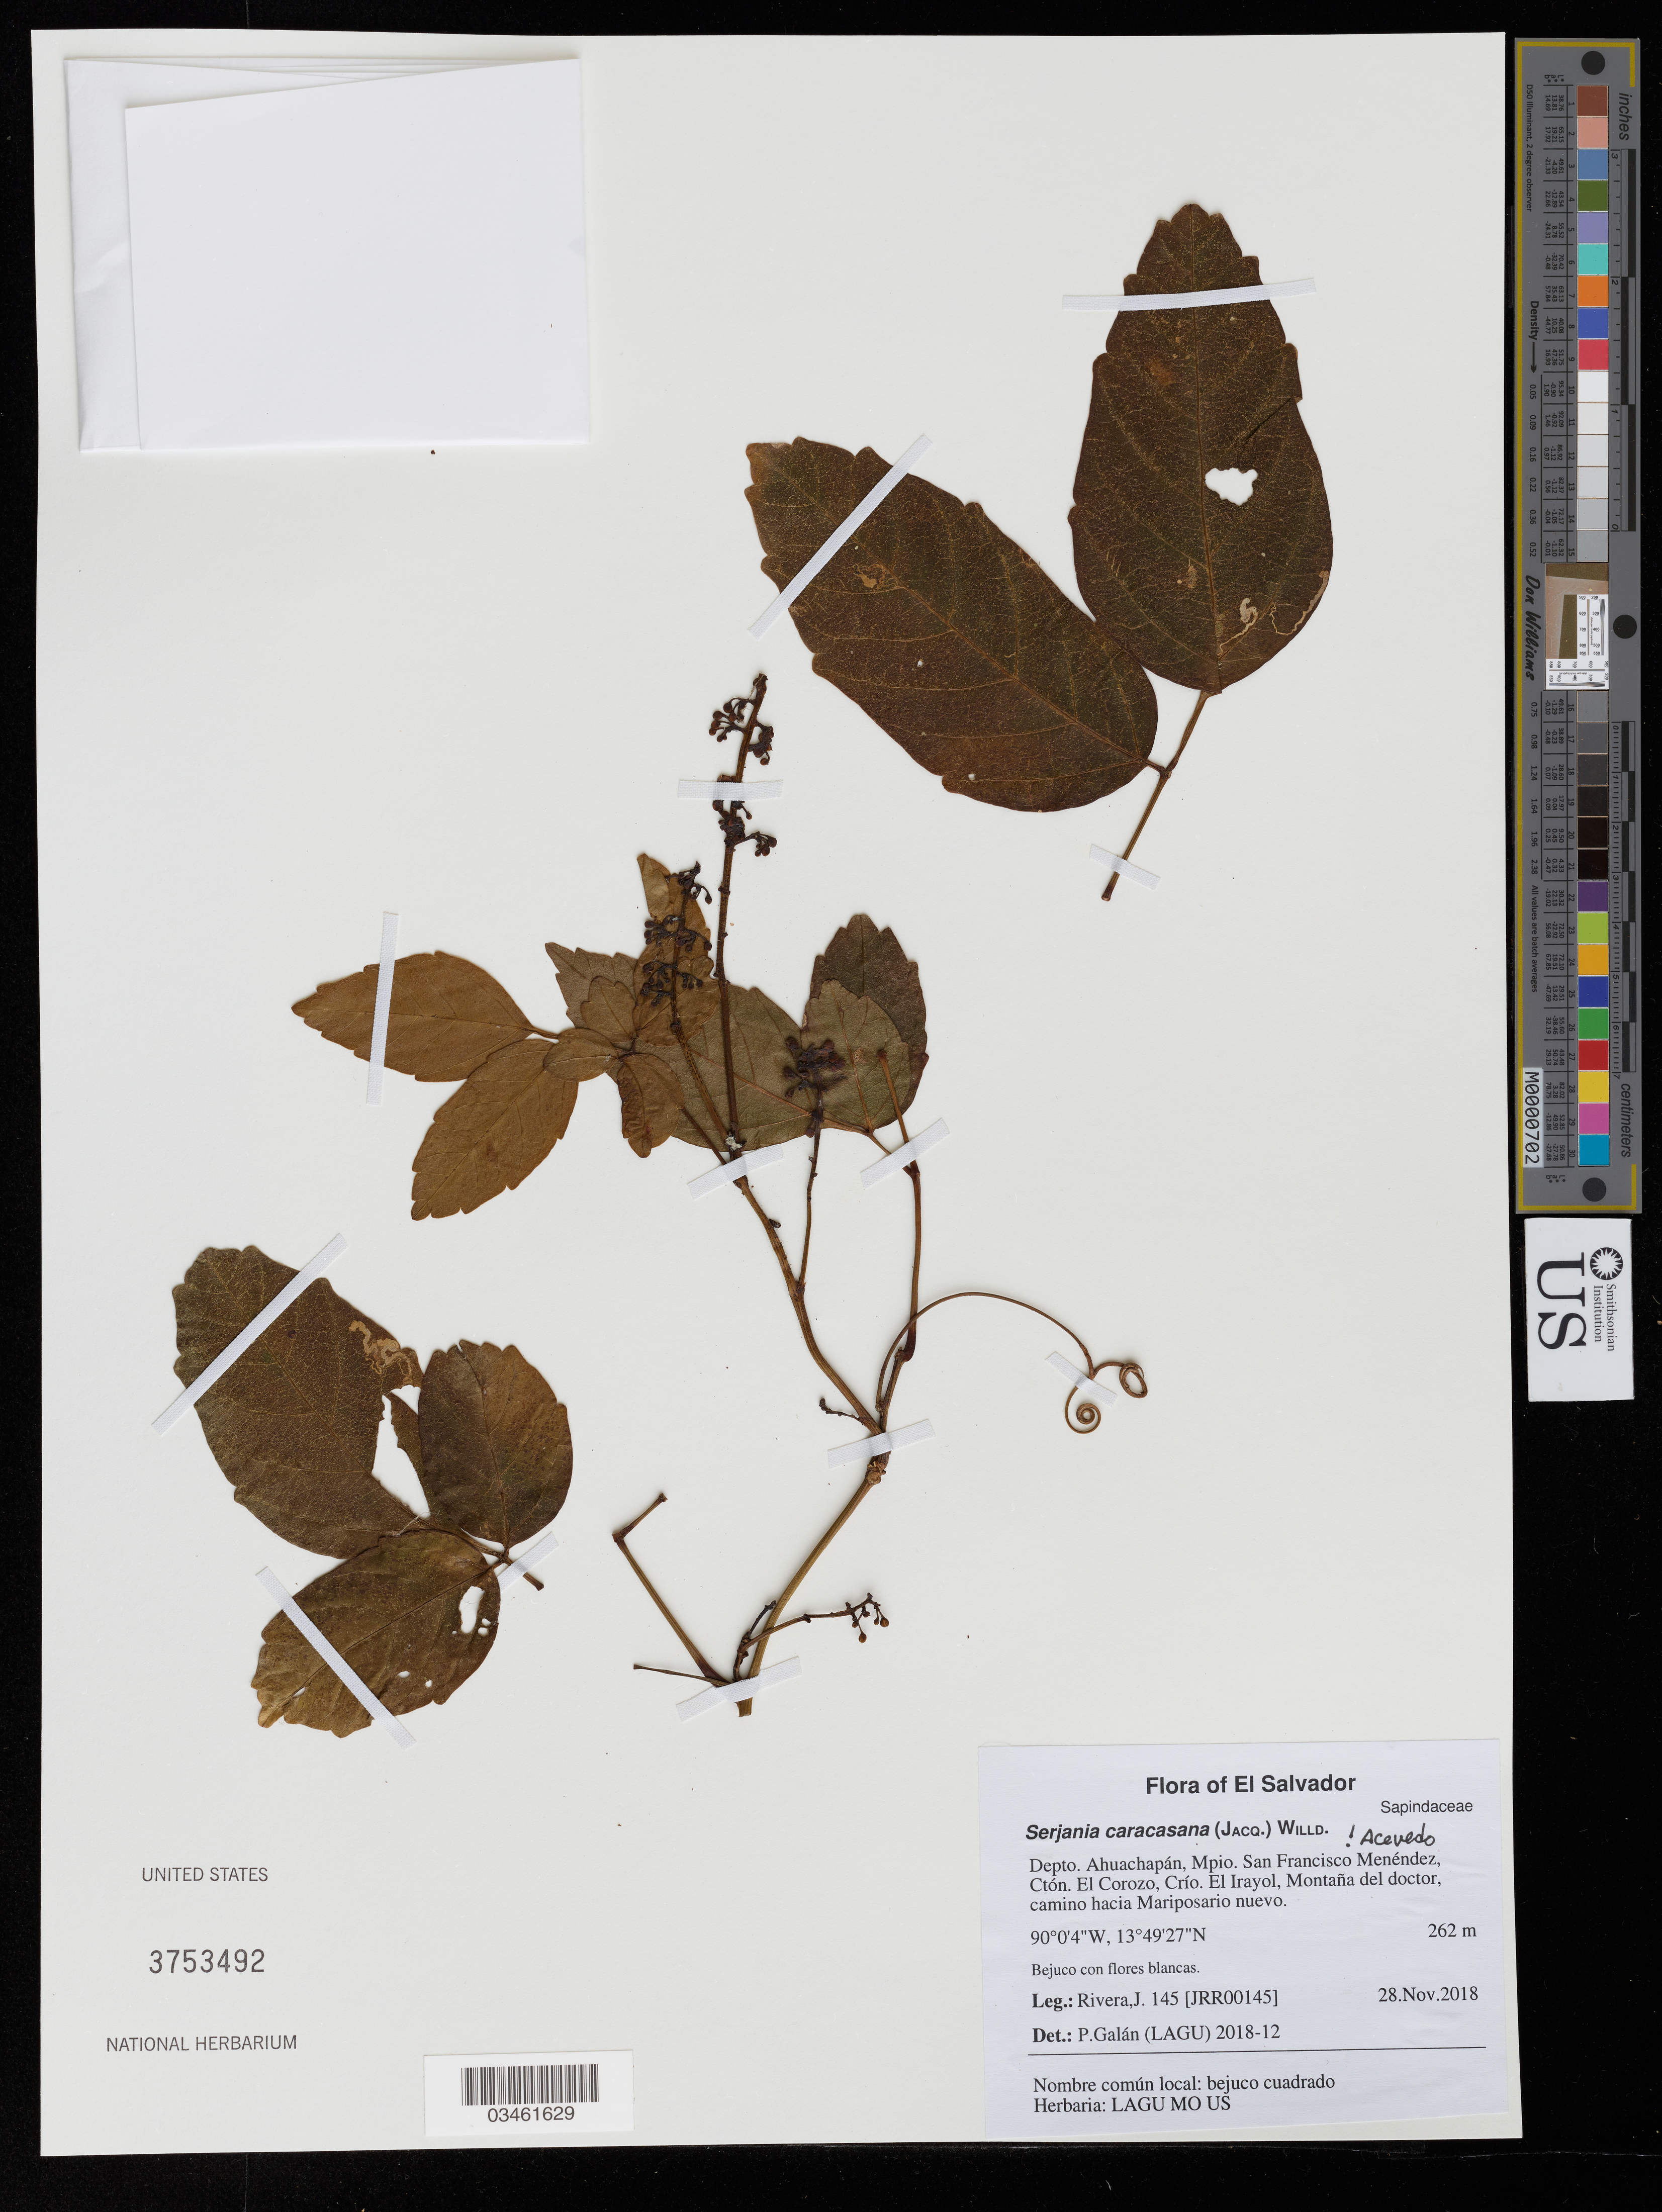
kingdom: Plantae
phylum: Tracheophyta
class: Magnoliopsida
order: Sapindales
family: Sapindaceae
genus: Serjania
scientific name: Serjania caracasana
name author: (Jacq.) Willd.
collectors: J. Rivera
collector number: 145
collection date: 2018-11-28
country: El Salvador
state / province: Ahuachapan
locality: Depto. Ahuachapán. Mpio. San Francisco Menéndez, Ctón. El Corozo, Crío. El Irayol, Montaña del doctor, camino hacia Mariposario nuevo.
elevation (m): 262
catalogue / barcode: US 3753492